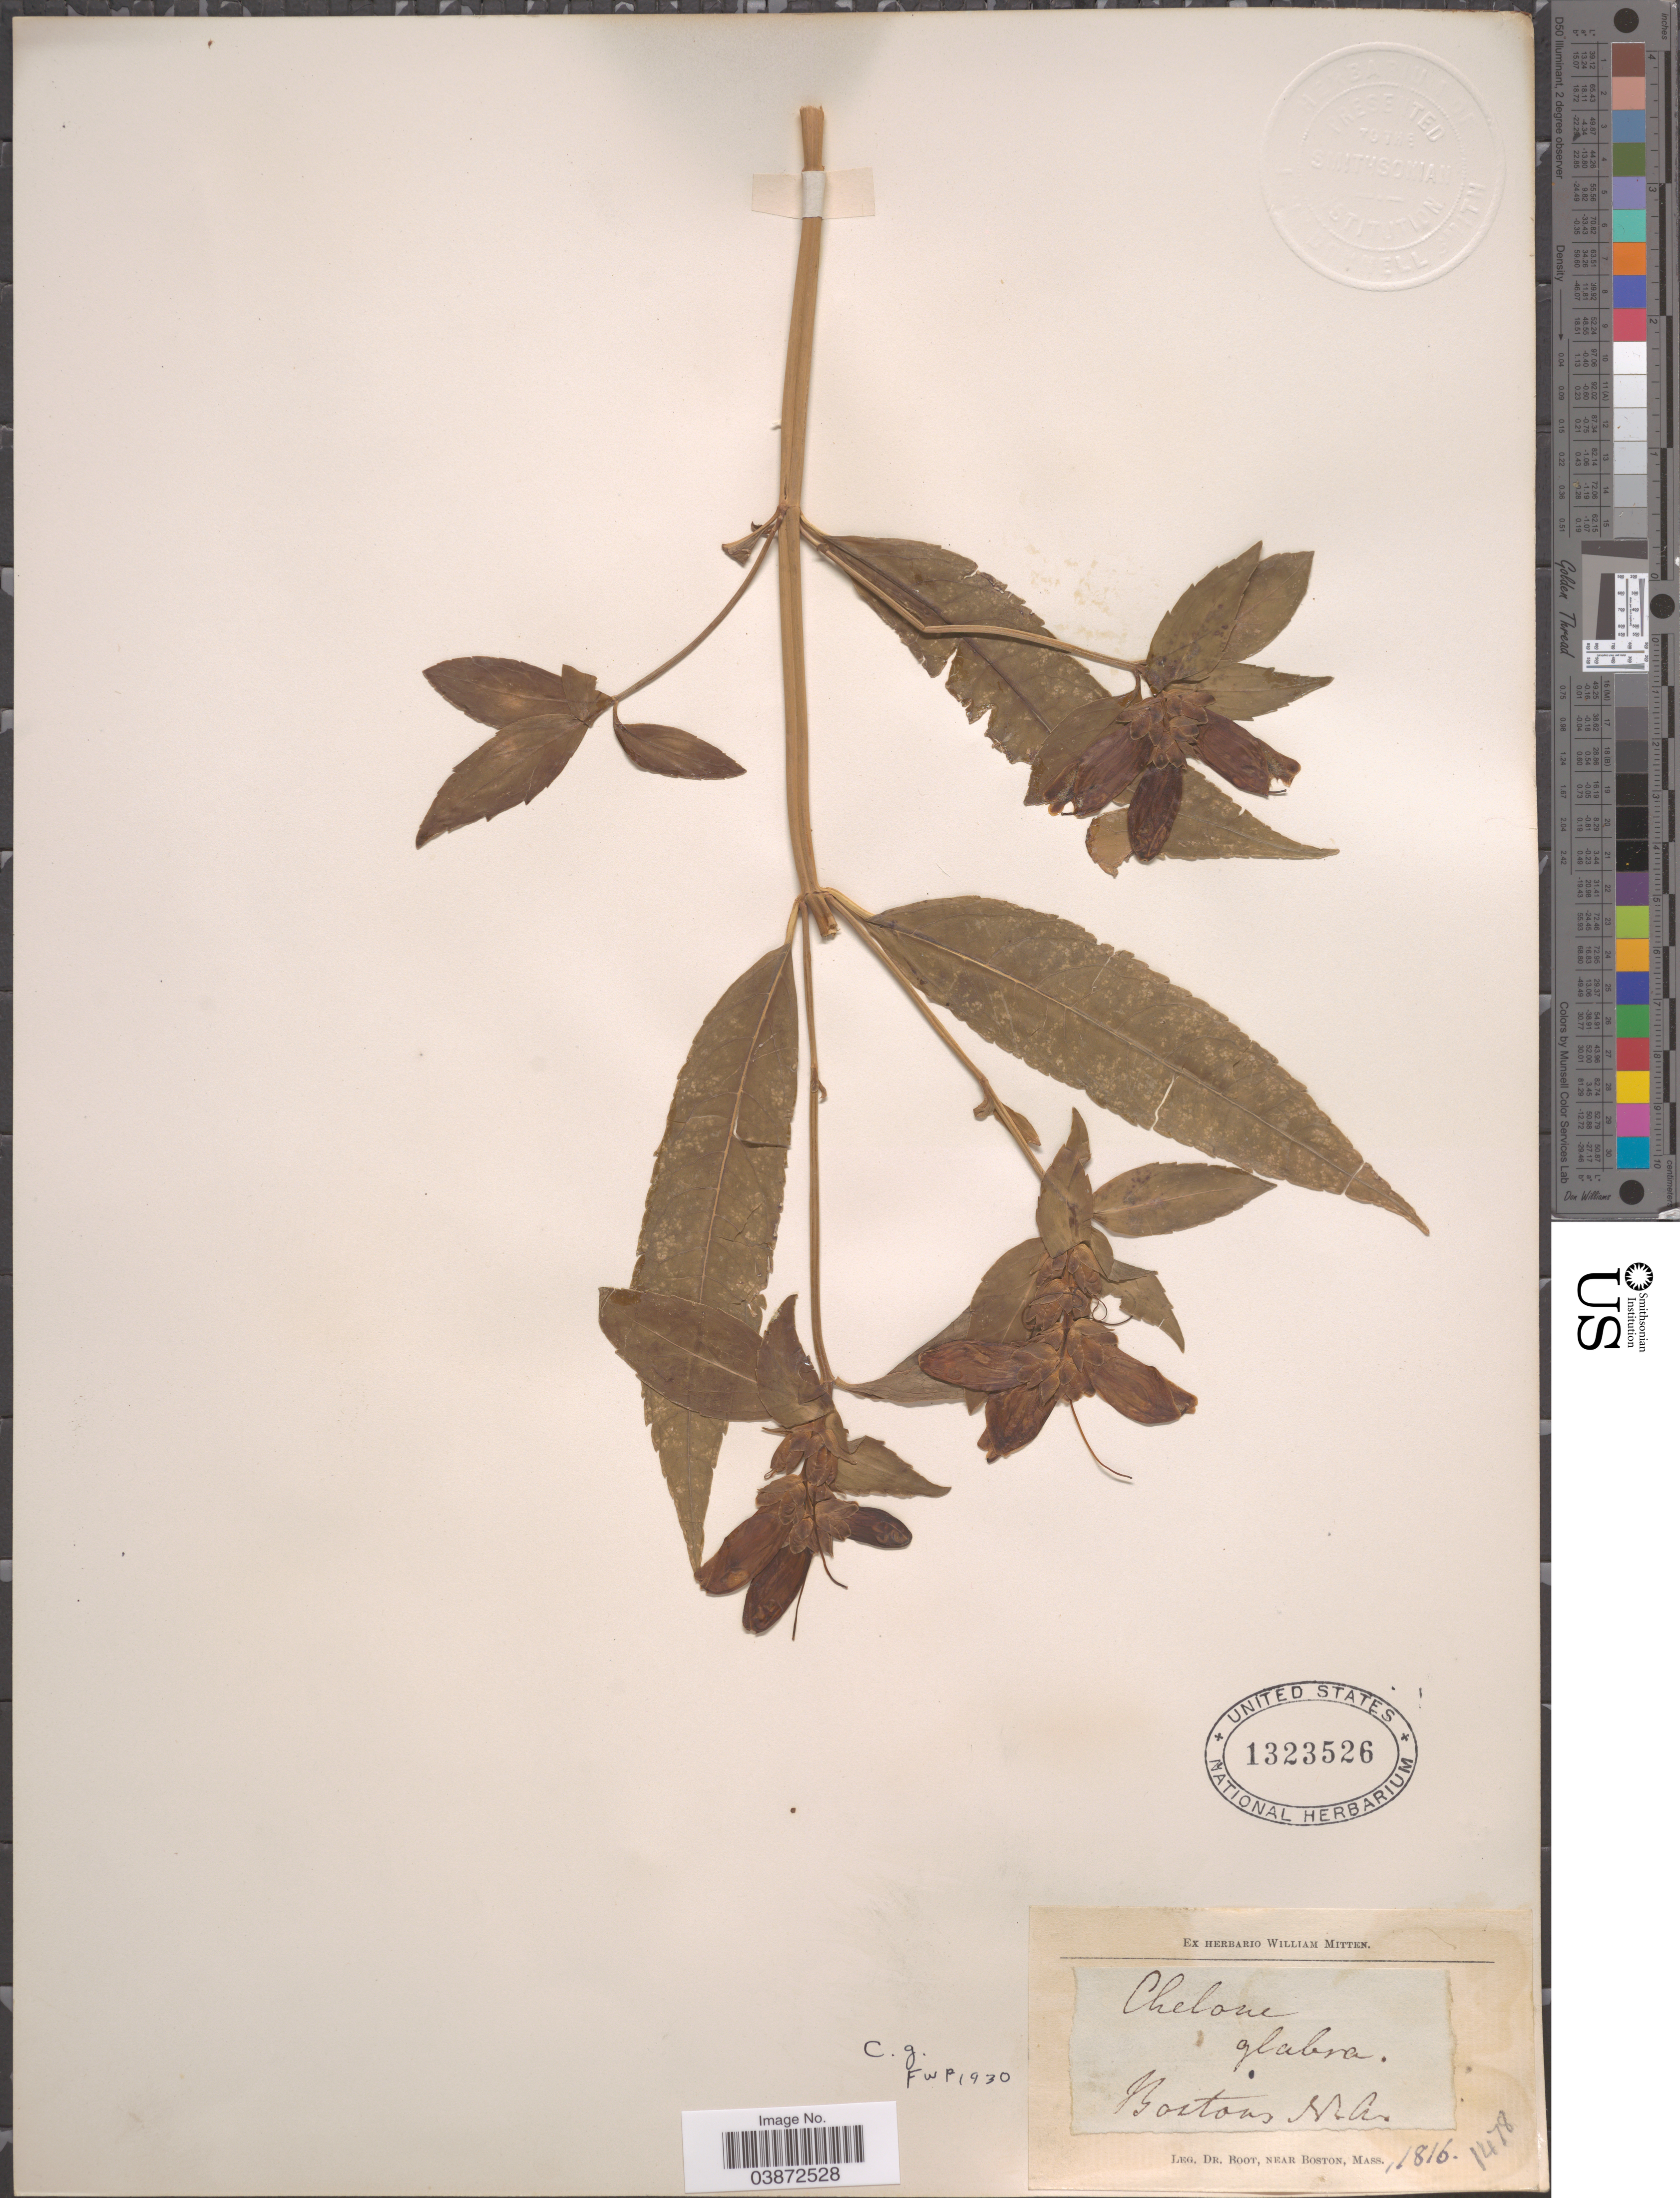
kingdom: Plantae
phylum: Tracheophyta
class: Magnoliopsida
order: Lamiales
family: Plantaginaceae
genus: Chelone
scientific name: Chelone glabra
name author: L.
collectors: Boot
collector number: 1478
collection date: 1816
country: United States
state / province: Massachusetts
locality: Near Boston.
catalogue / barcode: US 1323526